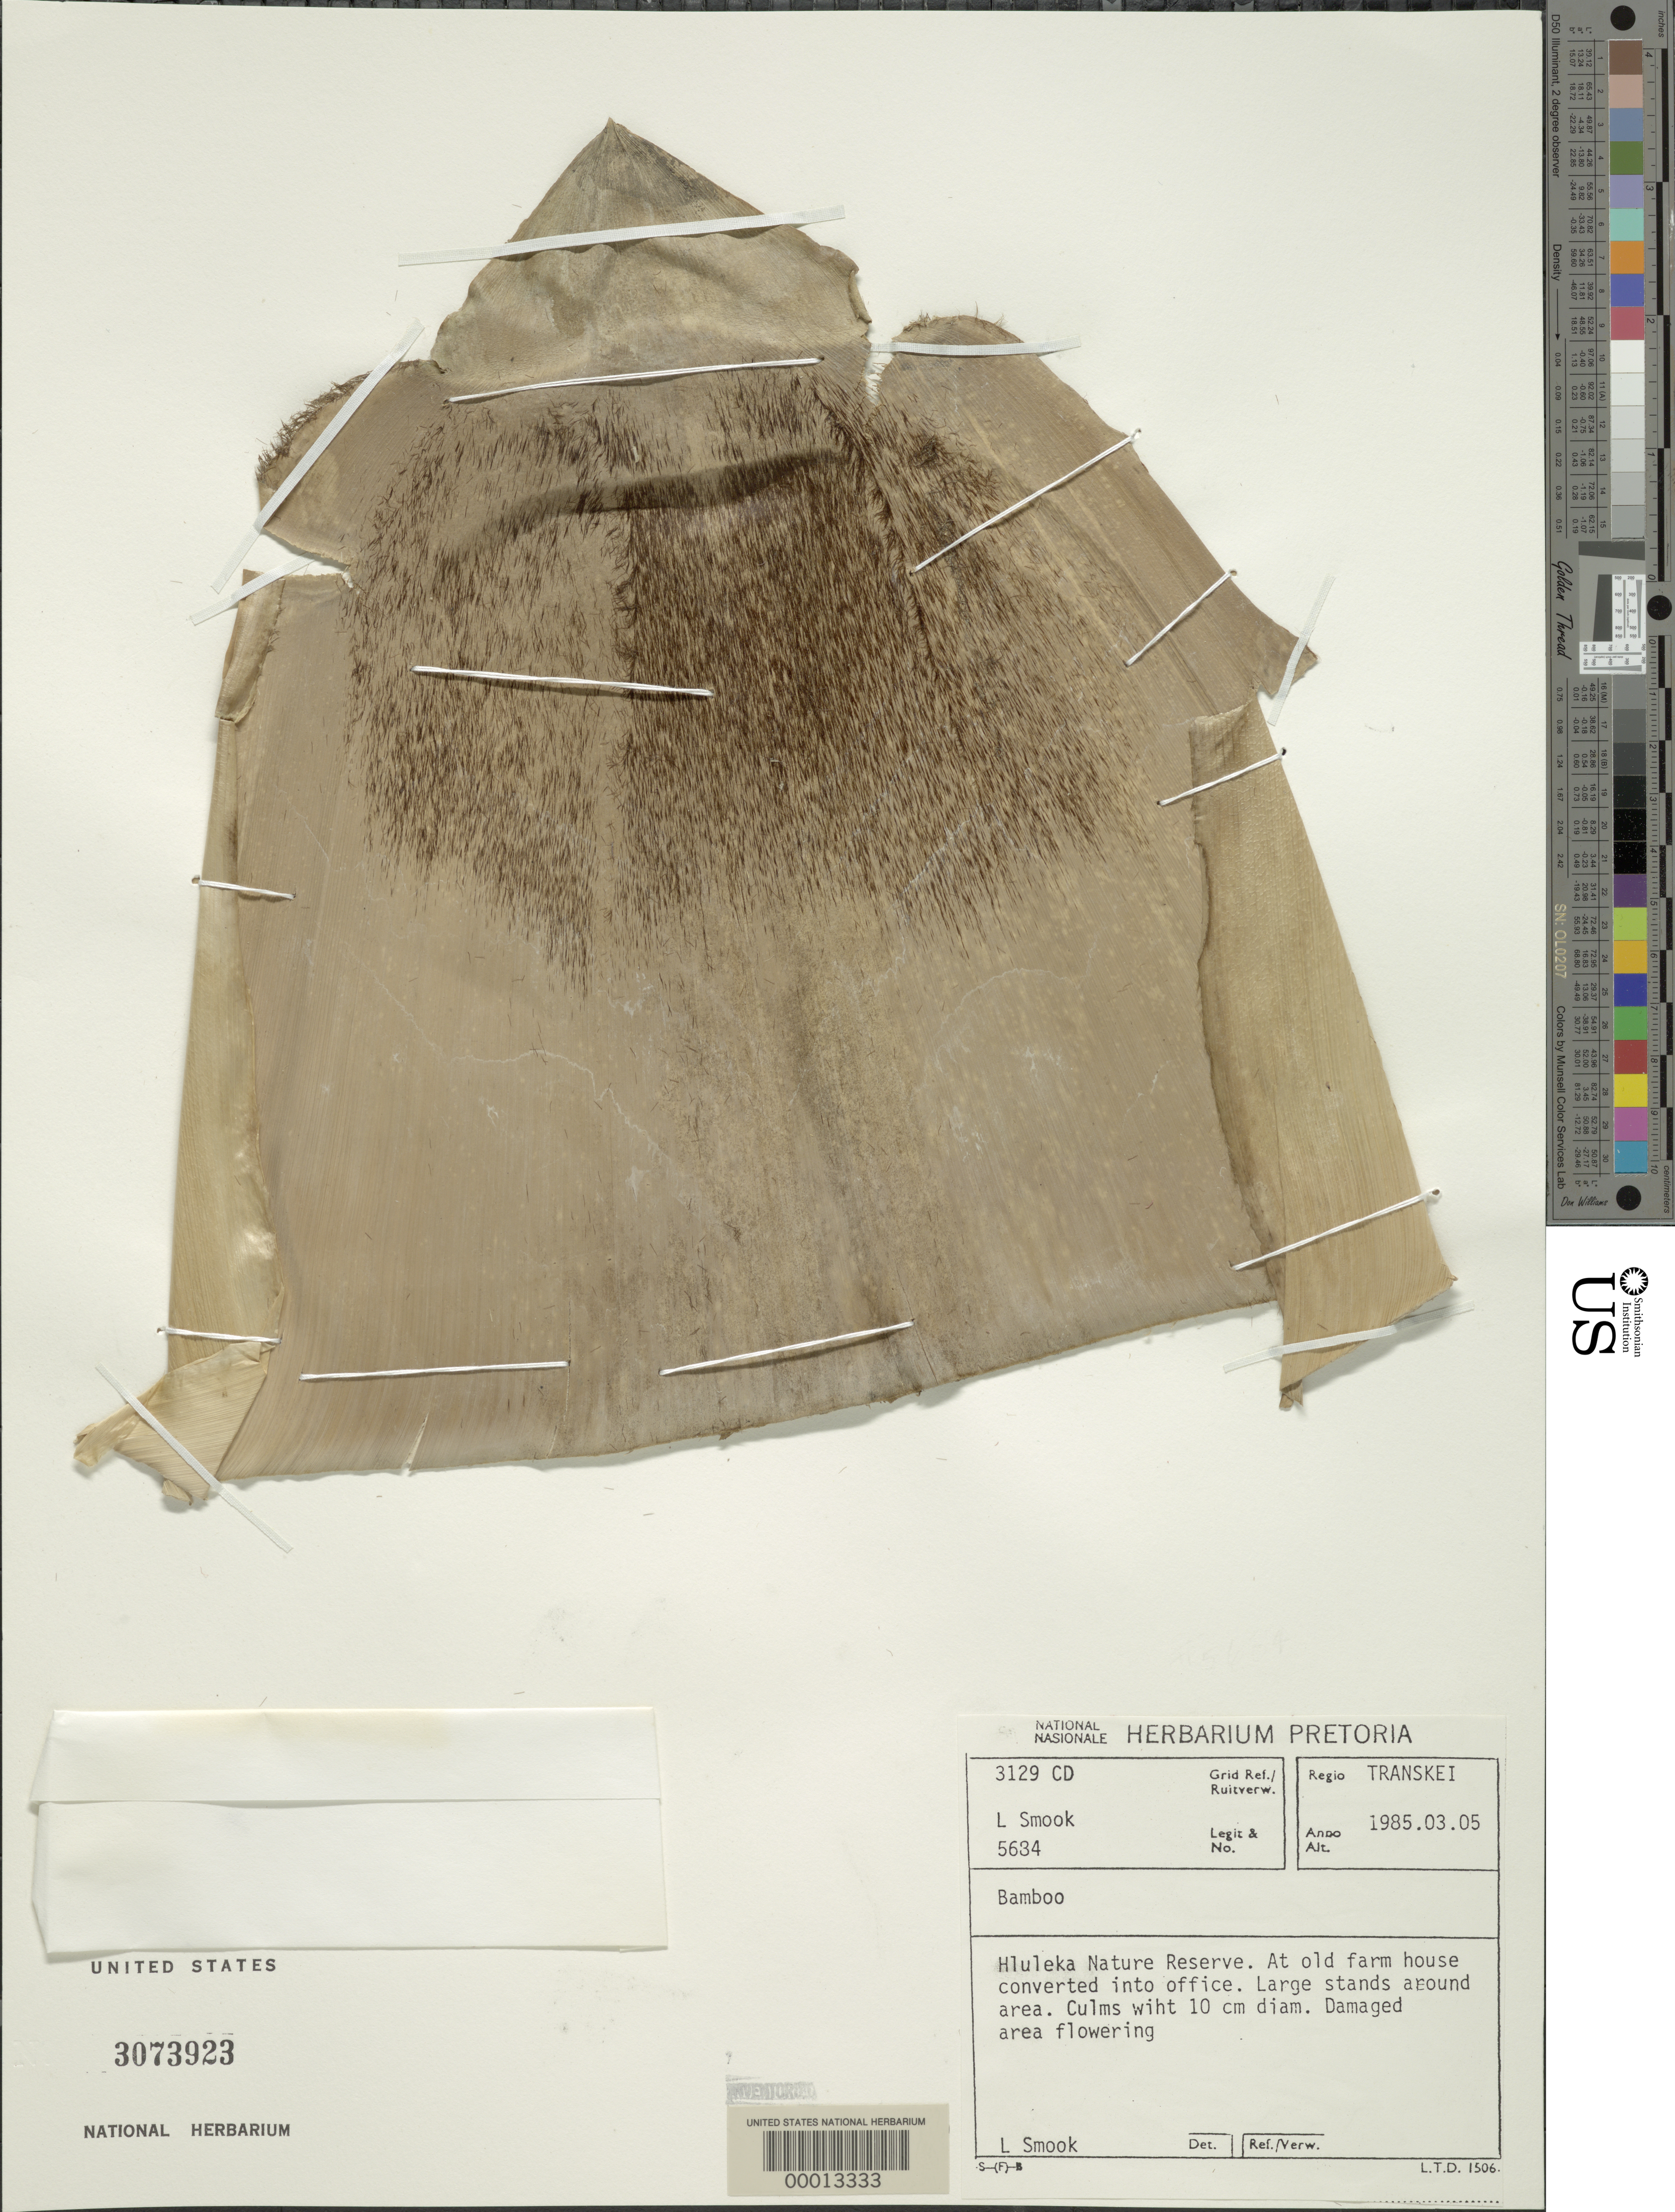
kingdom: Plantae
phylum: Tracheophyta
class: Liliopsida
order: Poales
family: Poaceae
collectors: L. Smook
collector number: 5684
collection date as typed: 05 Mar 1985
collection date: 1985-03-05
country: South Africa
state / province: Eastern Cape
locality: Hluleka nature reserve. Transkei.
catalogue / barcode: US 3073923